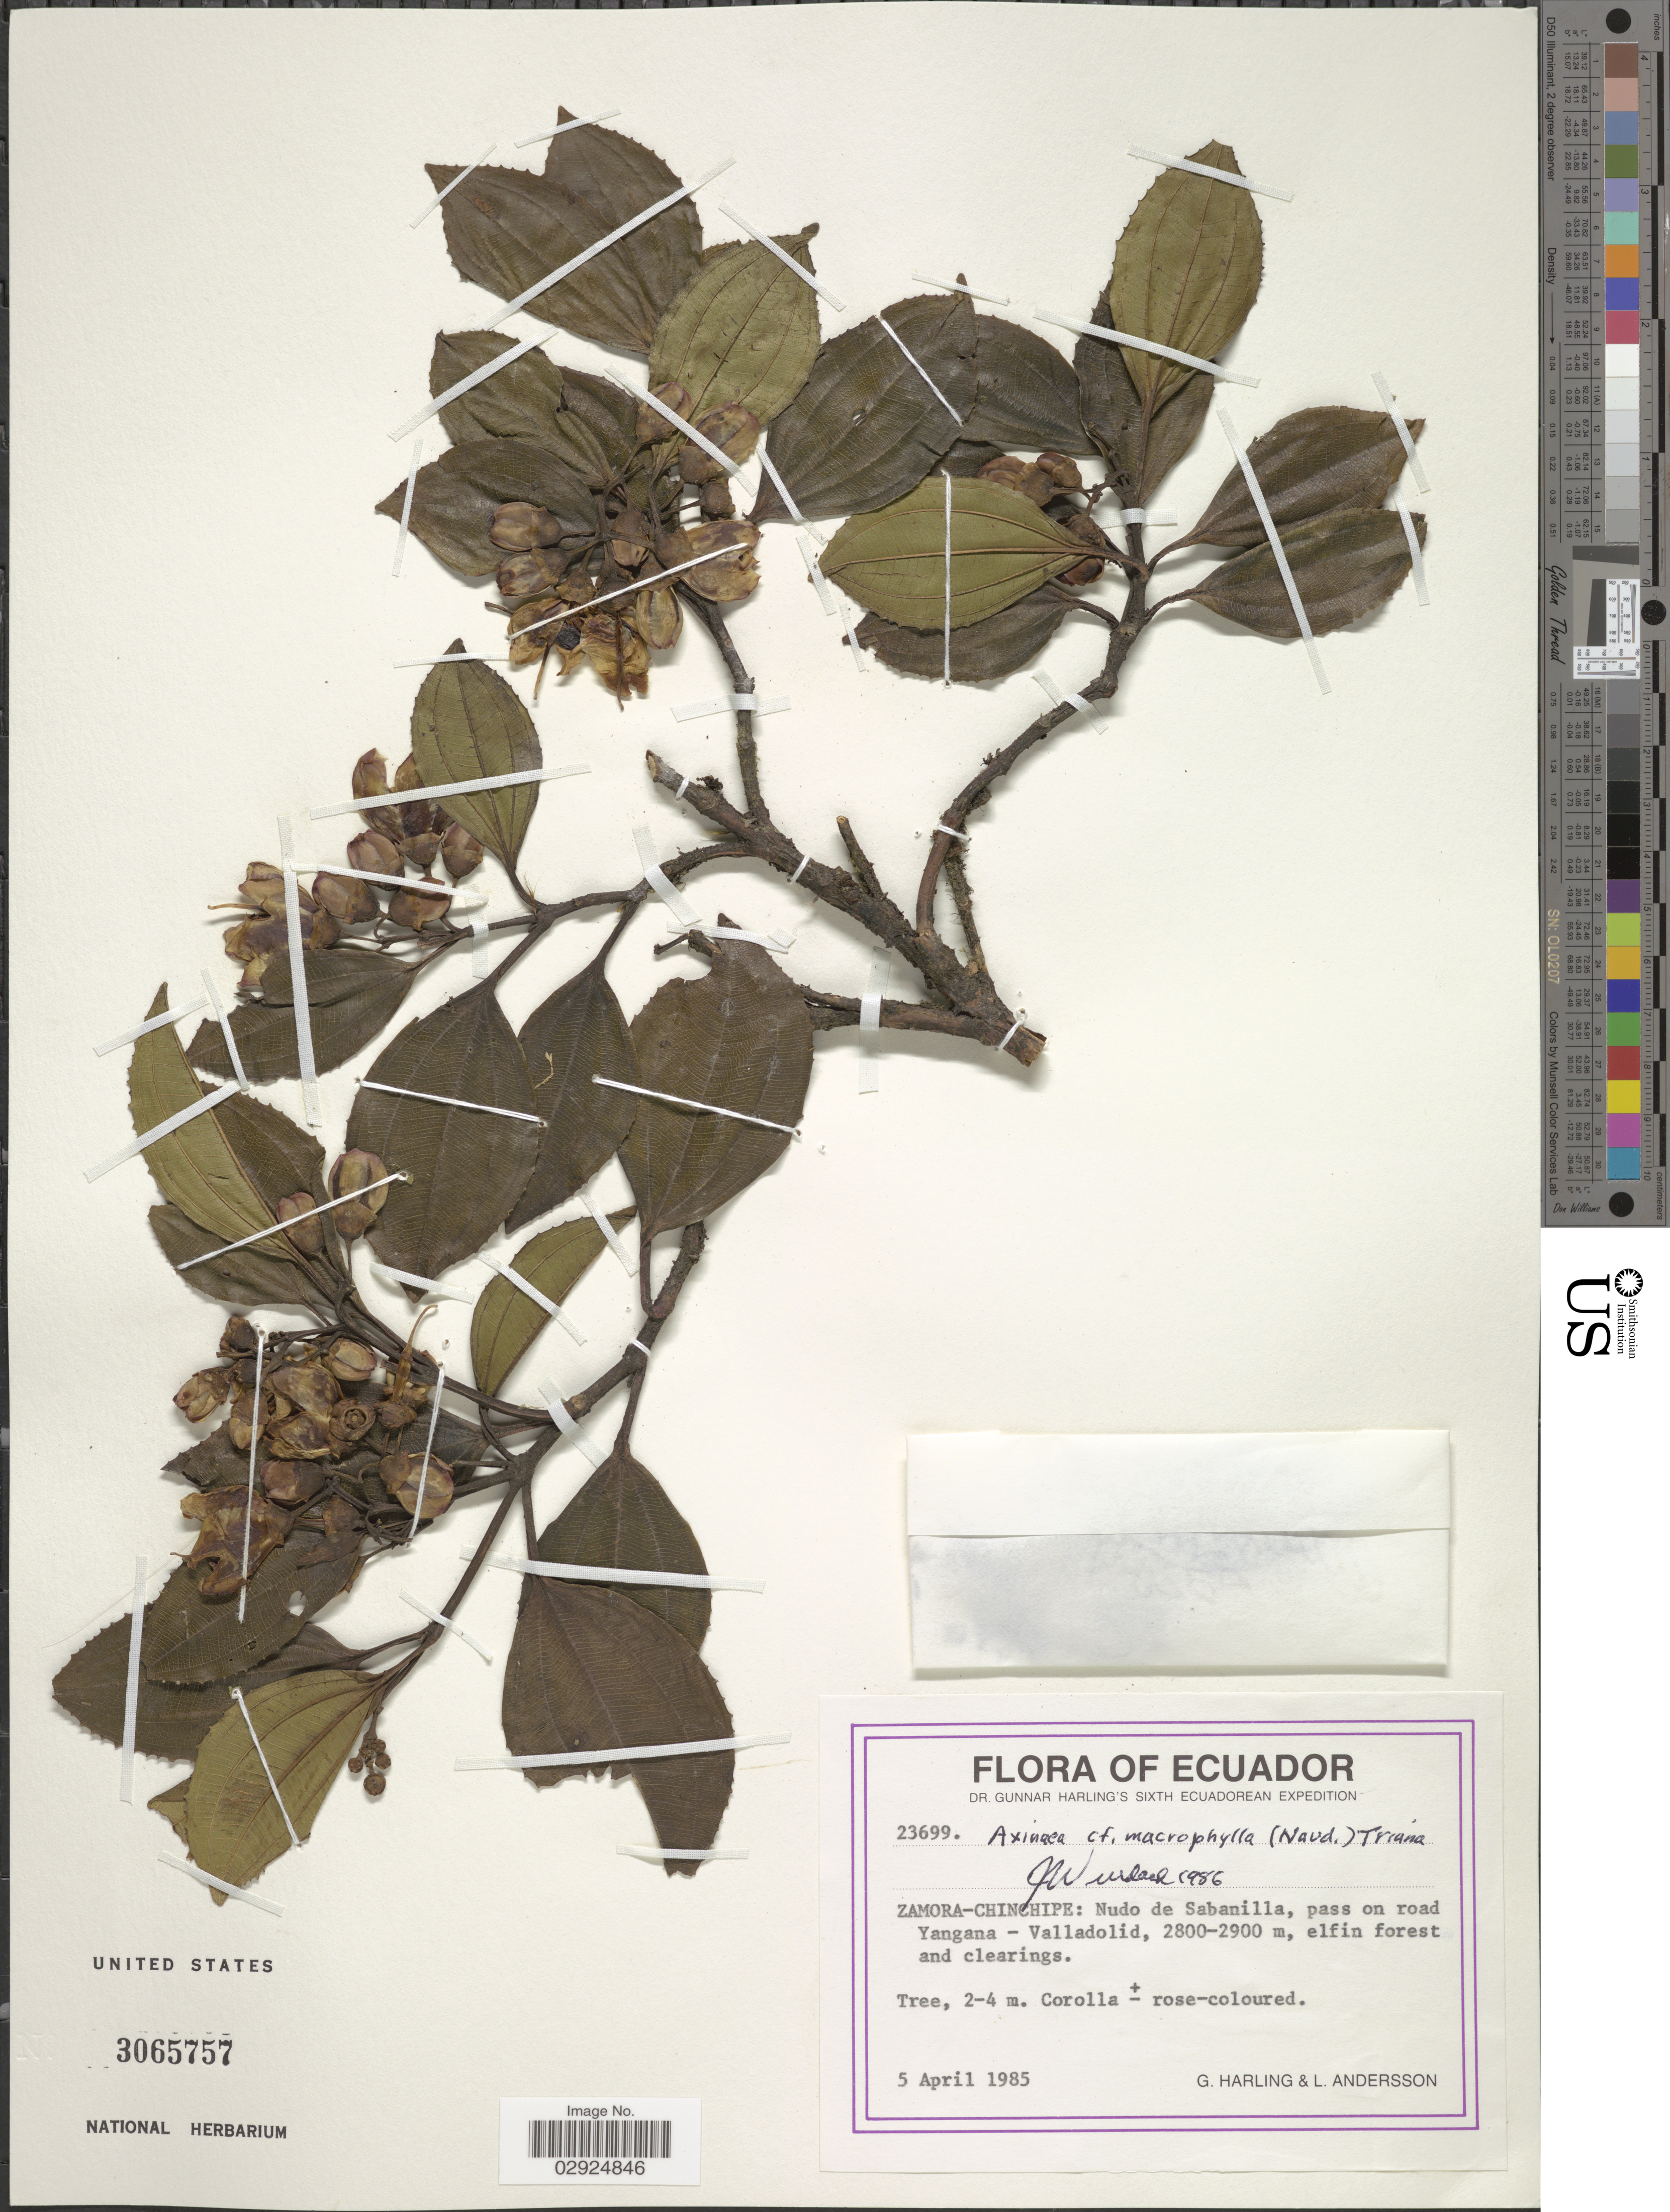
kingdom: Plantae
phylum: Tracheophyta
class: Magnoliopsida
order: Myrtales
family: Melastomataceae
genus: Axinaea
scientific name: Axinaea macrophylla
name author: (Naudin) Triana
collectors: G. Harling & L. Andersson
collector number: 23699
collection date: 1985-04-05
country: Ecuador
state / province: Zamora-Chinchipe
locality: Zamora-Chinchipe: Nudo de Sabanilla, pass on road Yangana - Valladolid.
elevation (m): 2800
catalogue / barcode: US 3065757